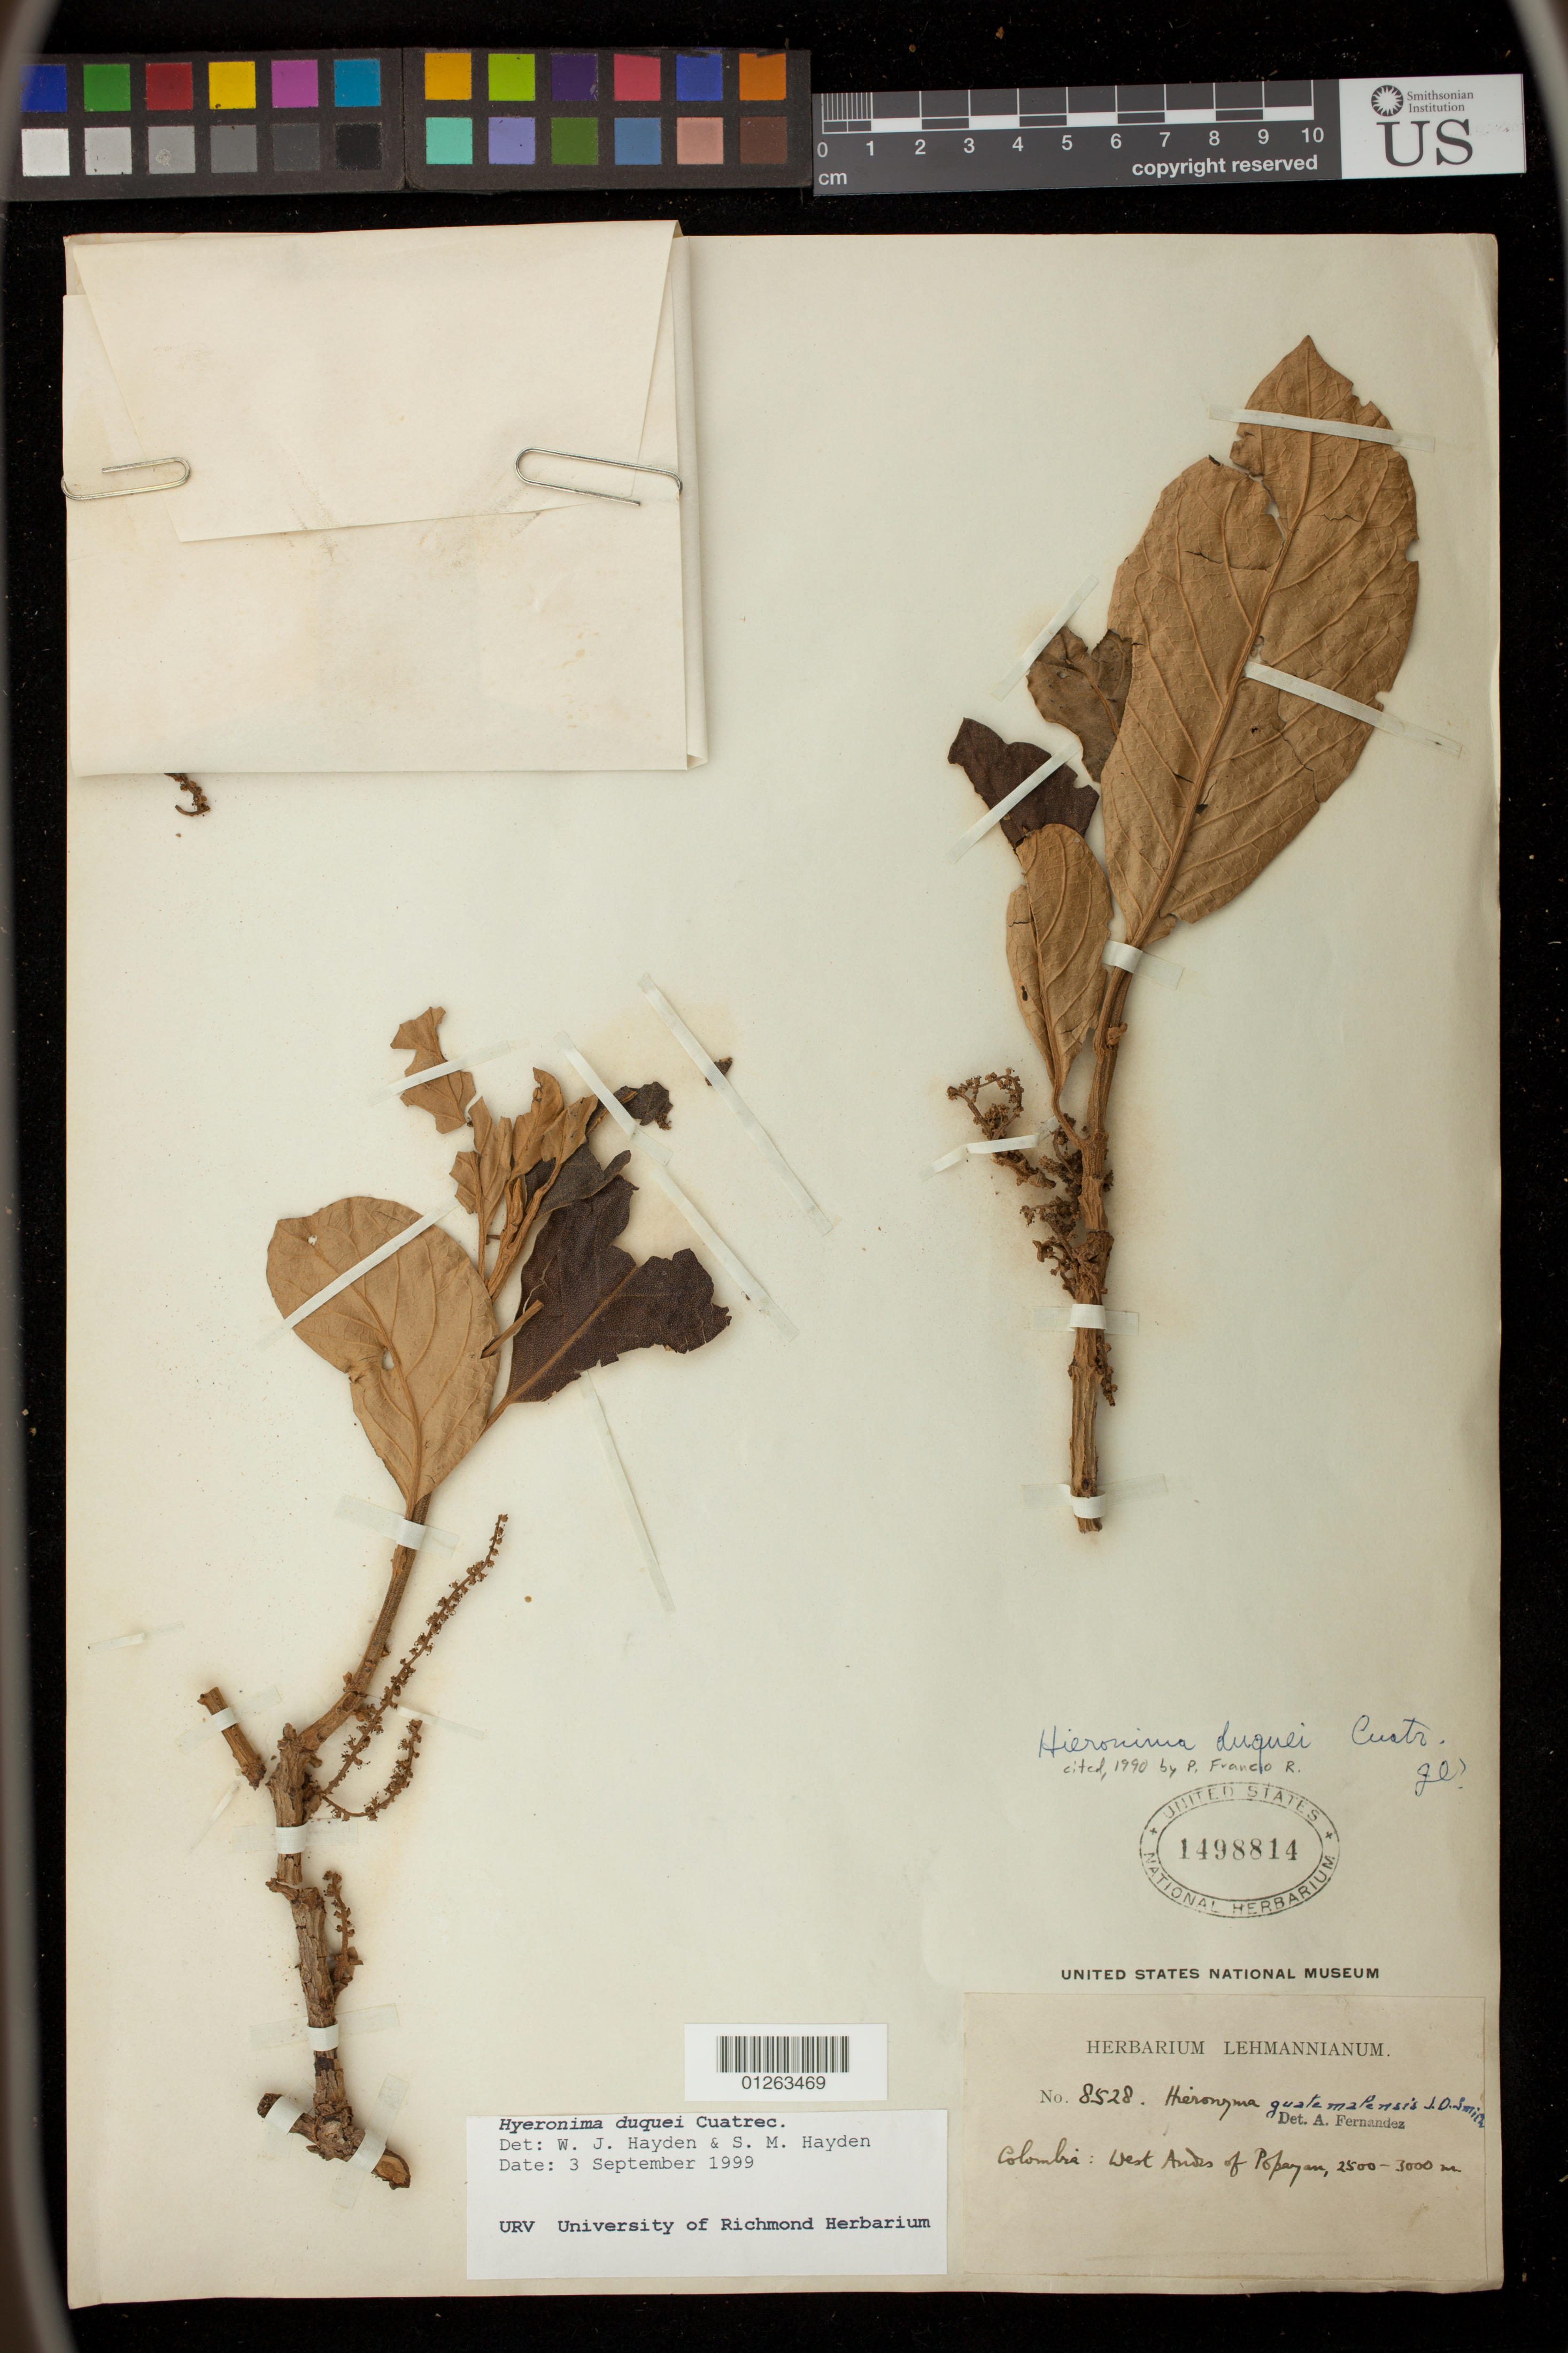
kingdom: Plantae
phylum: Tracheophyta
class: Magnoliopsida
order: Malpighiales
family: Phyllanthaceae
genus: Hieronyma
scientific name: Hieronyma duquei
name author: Cuatrec.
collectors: F. Lehmann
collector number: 8528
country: Colombia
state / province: Cauca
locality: Colombia: West Andes of Popayan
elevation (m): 2500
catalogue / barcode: US 1498814